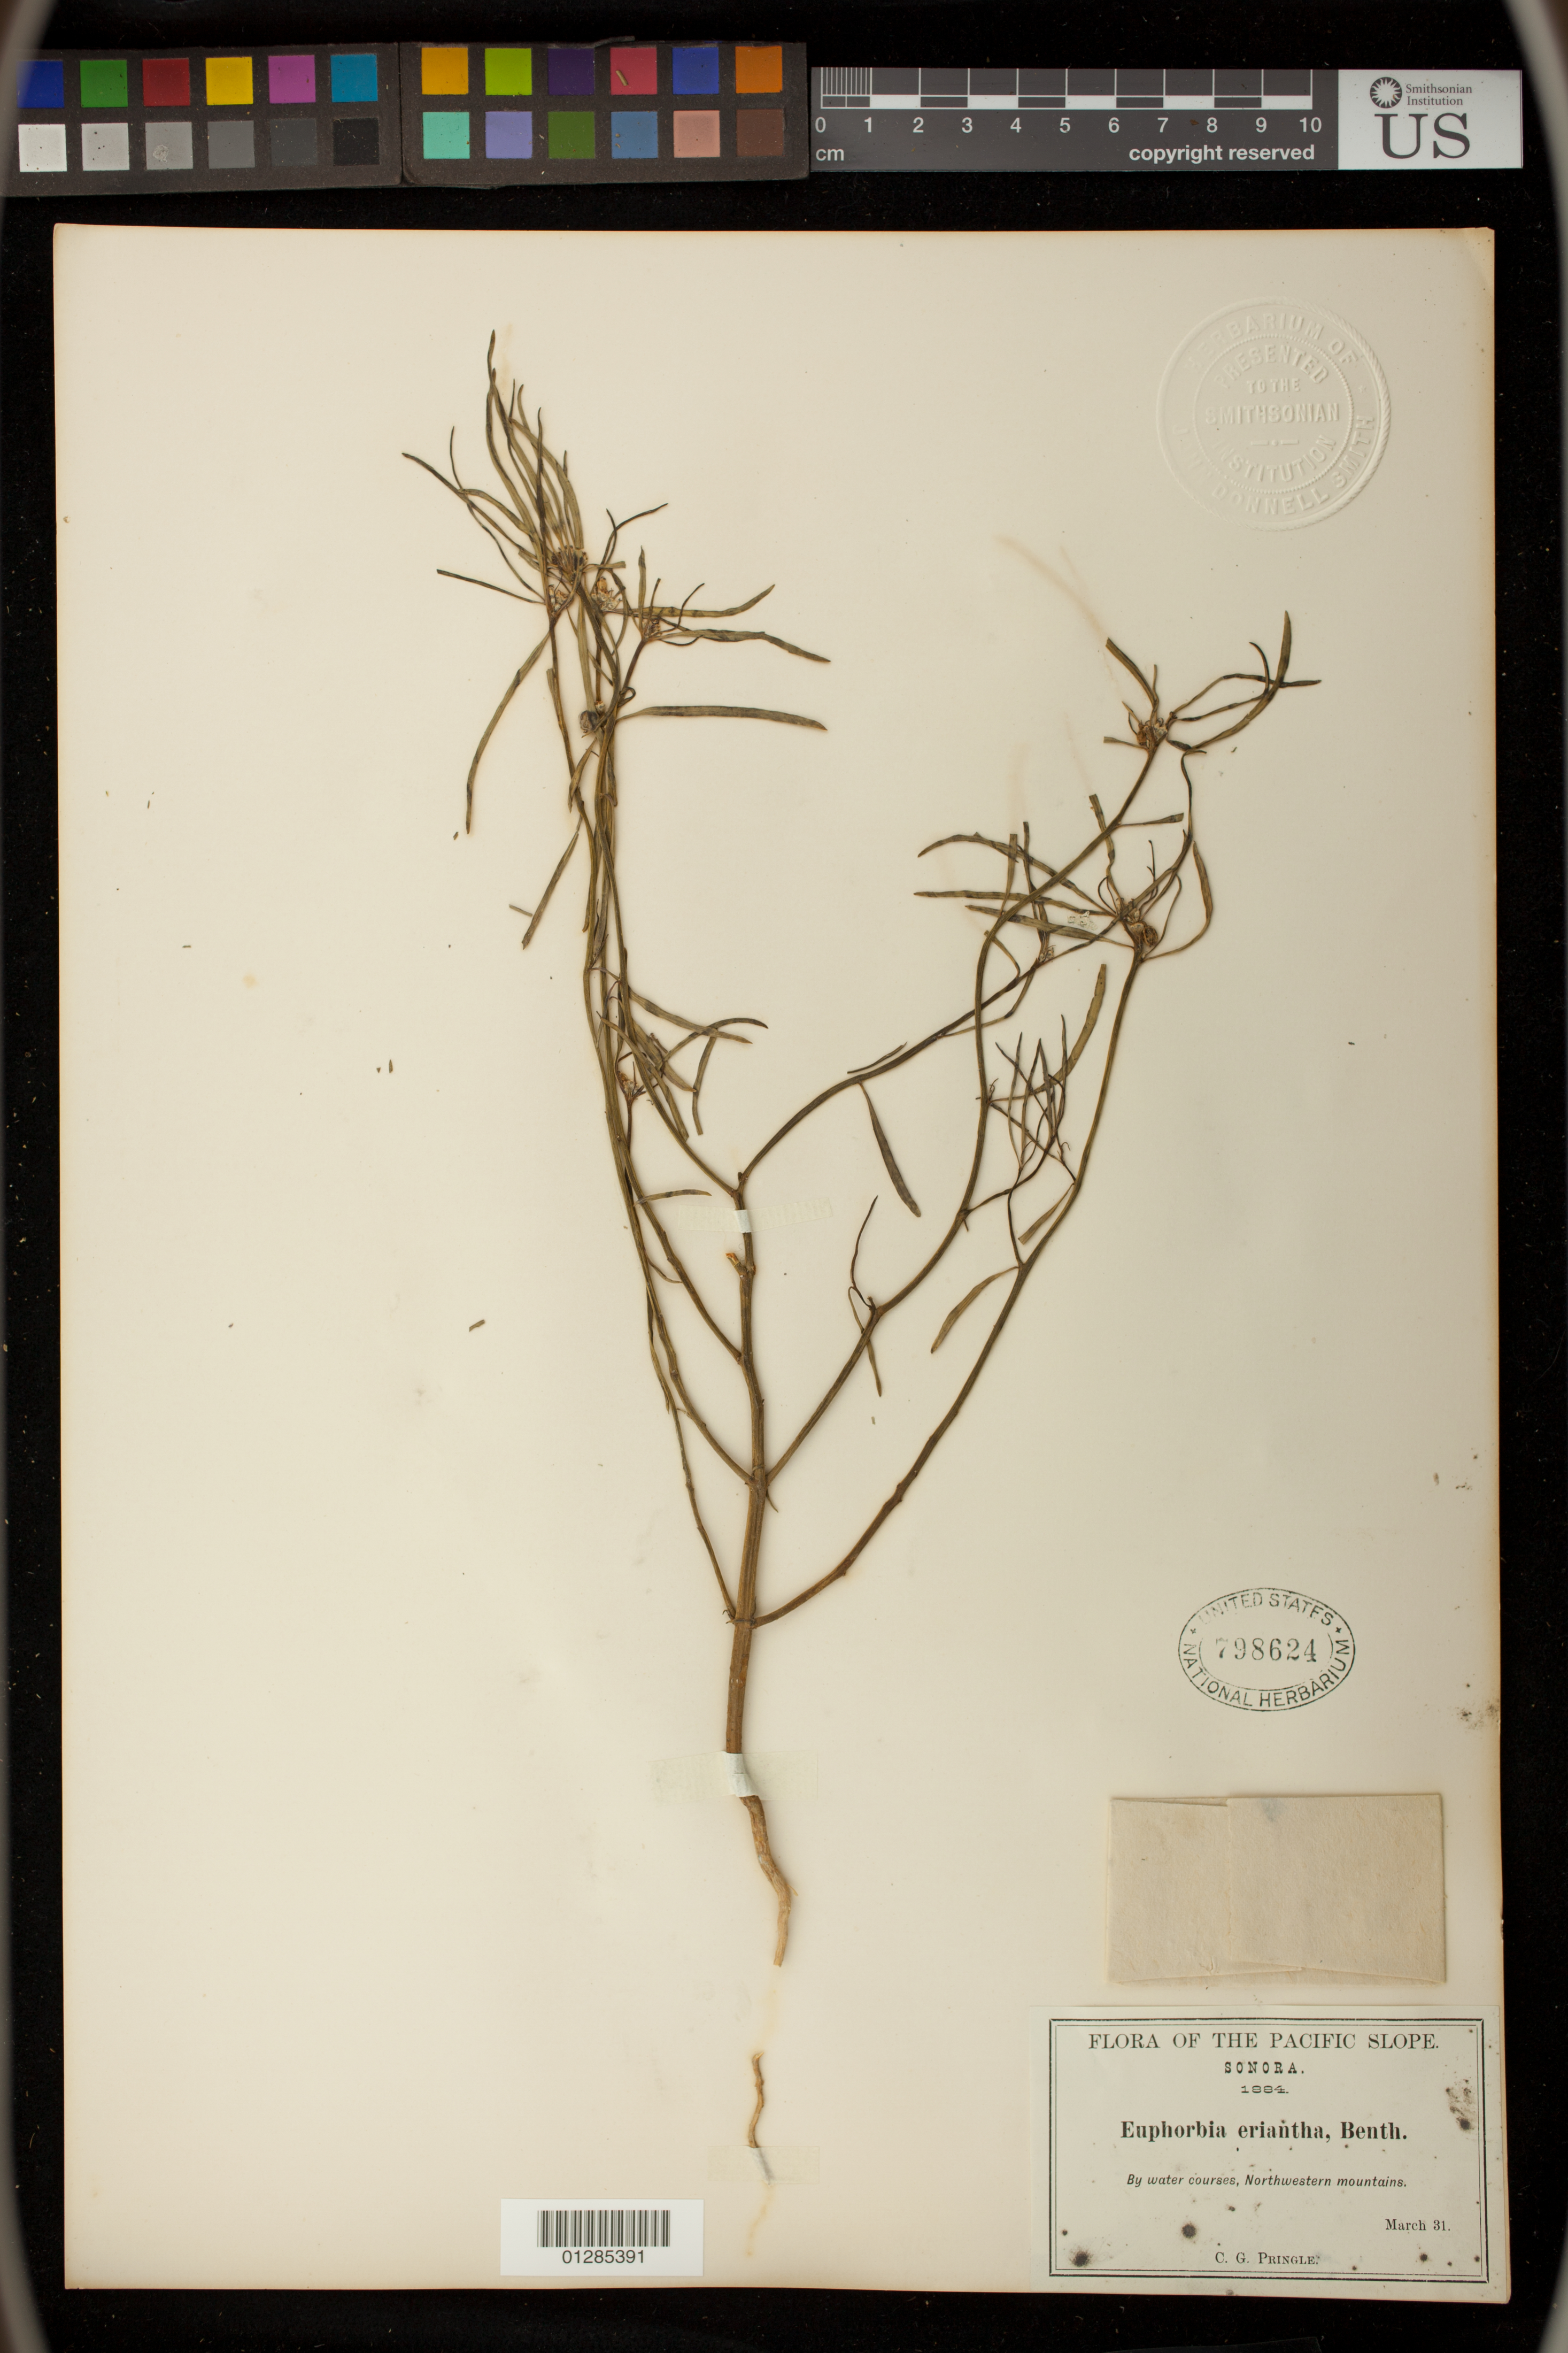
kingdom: Plantae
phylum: Tracheophyta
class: Magnoliopsida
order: Malpighiales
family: Euphorbiaceae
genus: Euphorbia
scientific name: Euphorbia eriantha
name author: Benth.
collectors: C. G. Pringle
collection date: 1884-03-31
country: Mexico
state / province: Sonora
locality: By water courses, Northwestern mountains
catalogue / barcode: US 798624